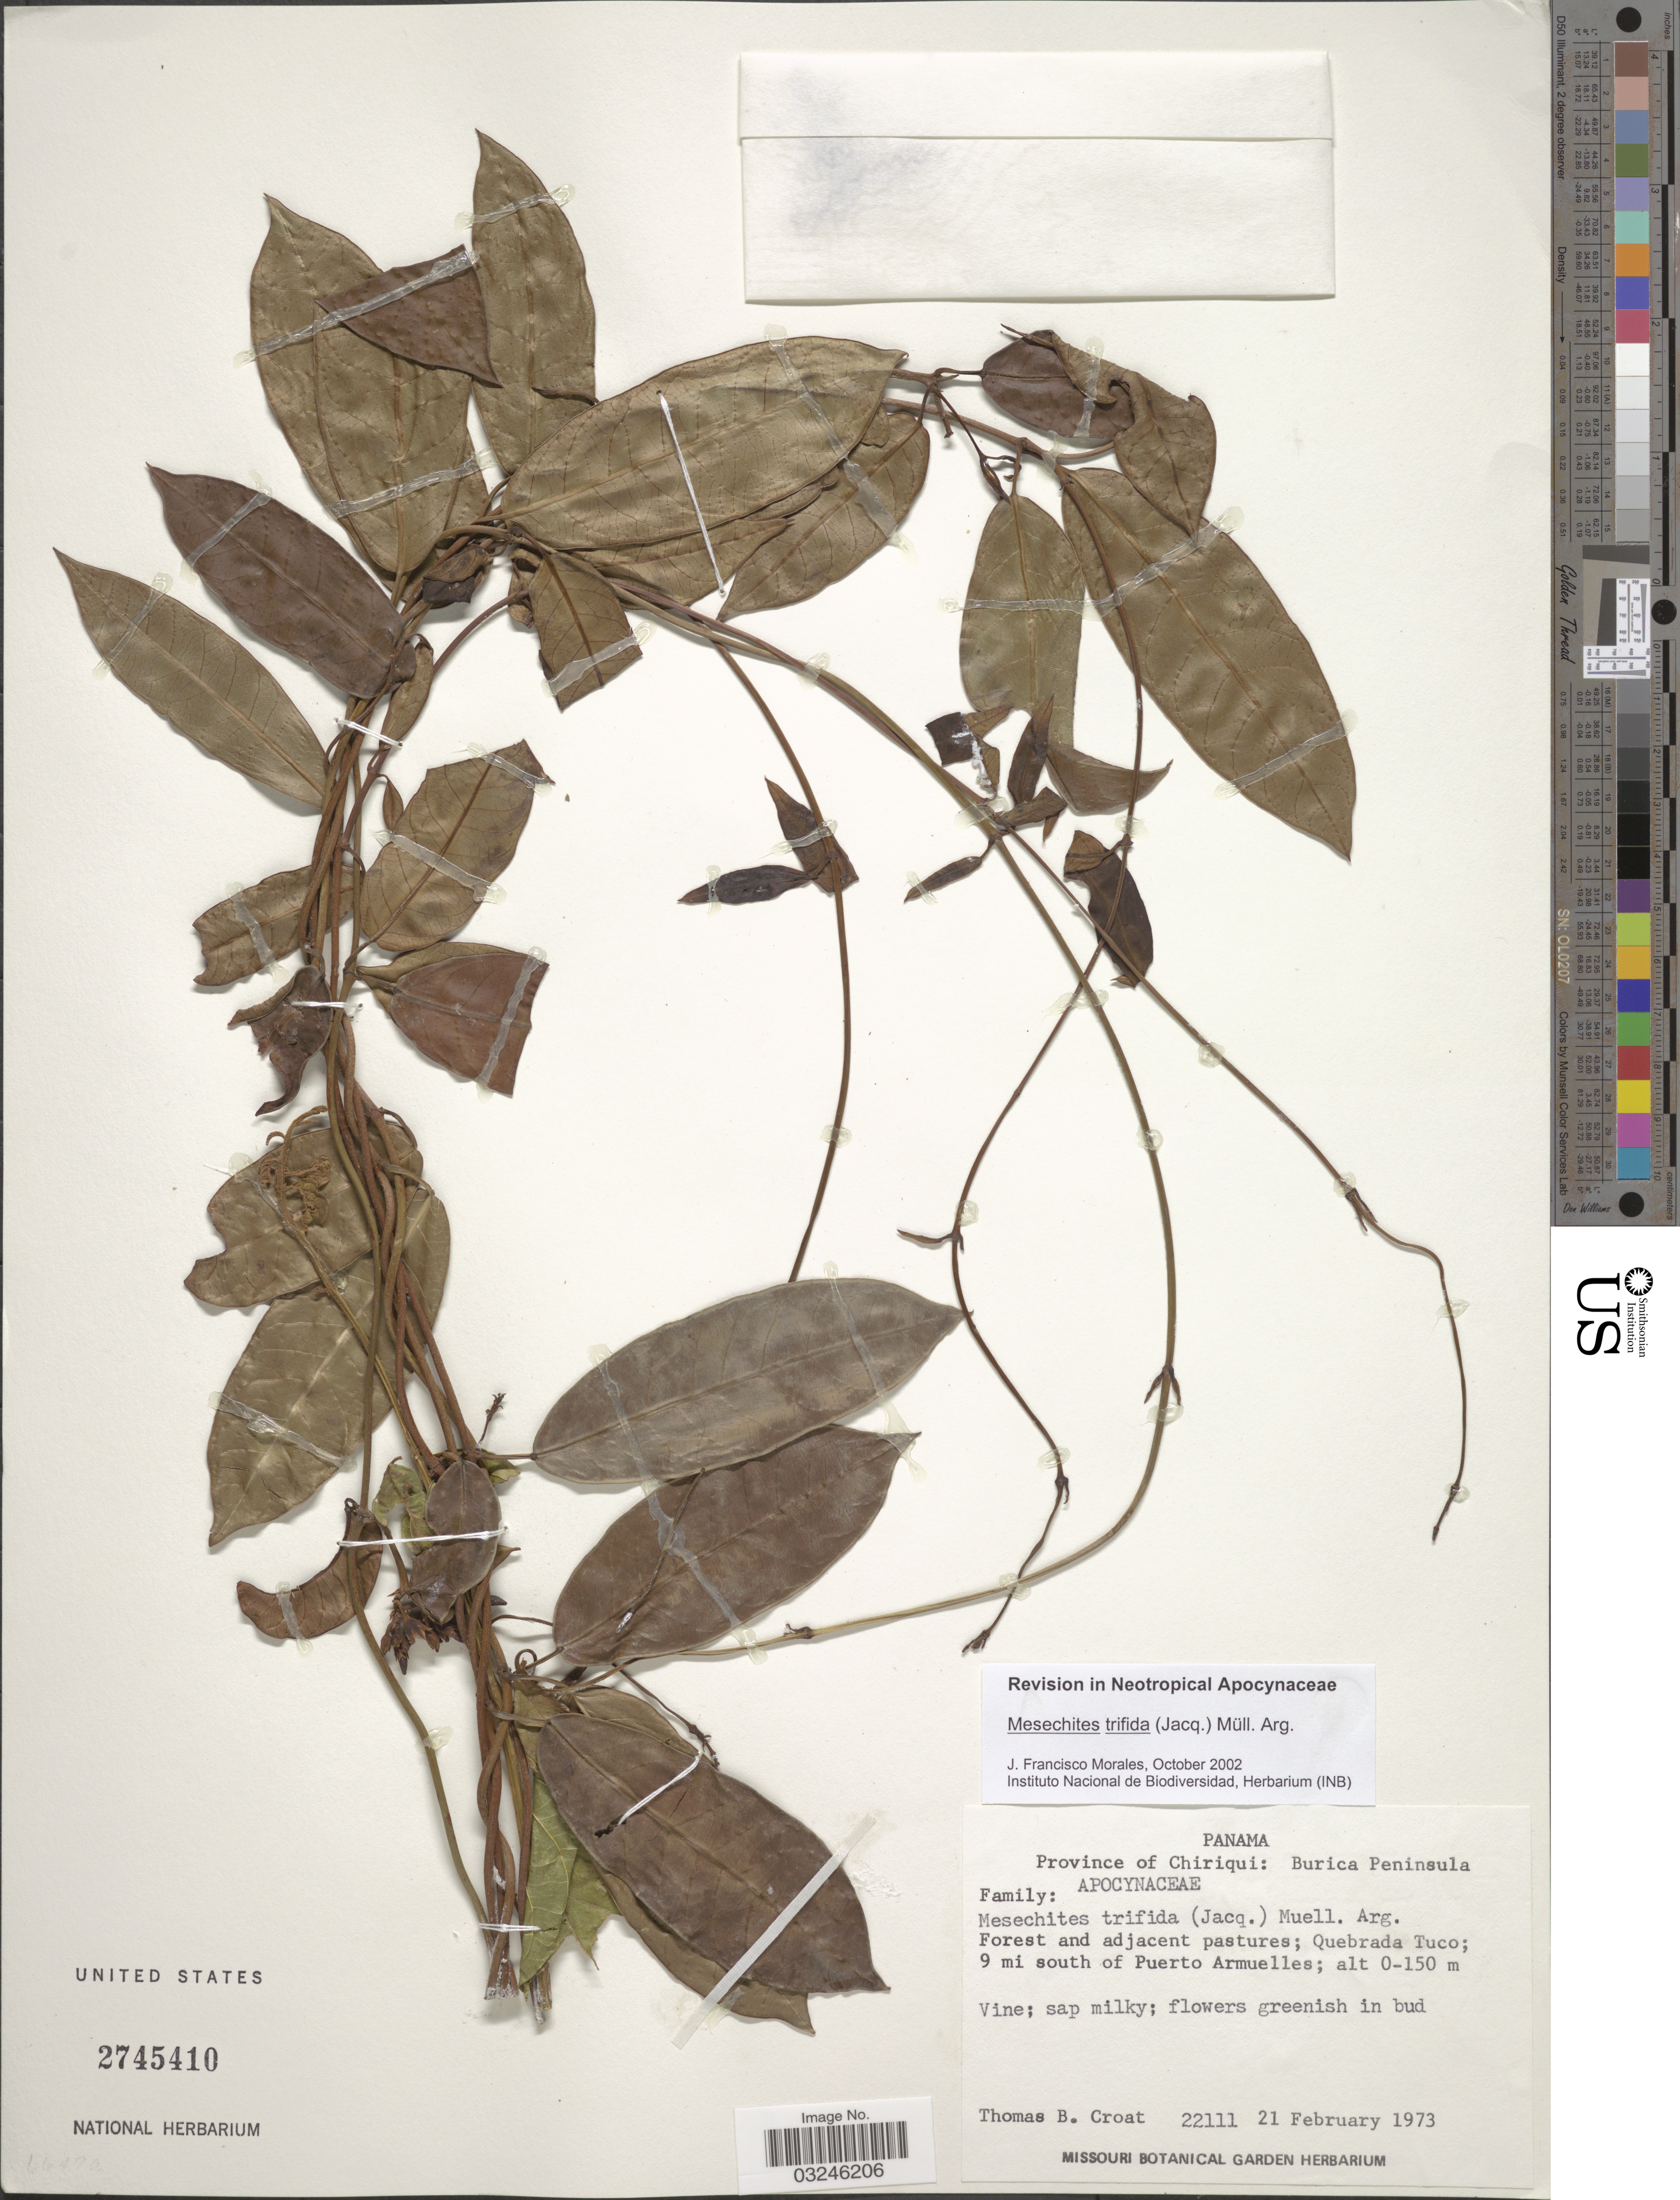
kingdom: Plantae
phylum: Tracheophyta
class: Magnoliopsida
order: Gentianales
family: Apocynaceae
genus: Mesechites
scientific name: Mesechites trifidus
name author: (Jacq.) Müll. Arg.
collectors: T. B. Croat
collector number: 22111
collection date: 1973-02-21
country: Panama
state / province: Chiriqui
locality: Burica Peninsula. Quebrada Tuco; 9 mi south of Puerto Armuelles.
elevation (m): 0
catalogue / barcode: US 2745410